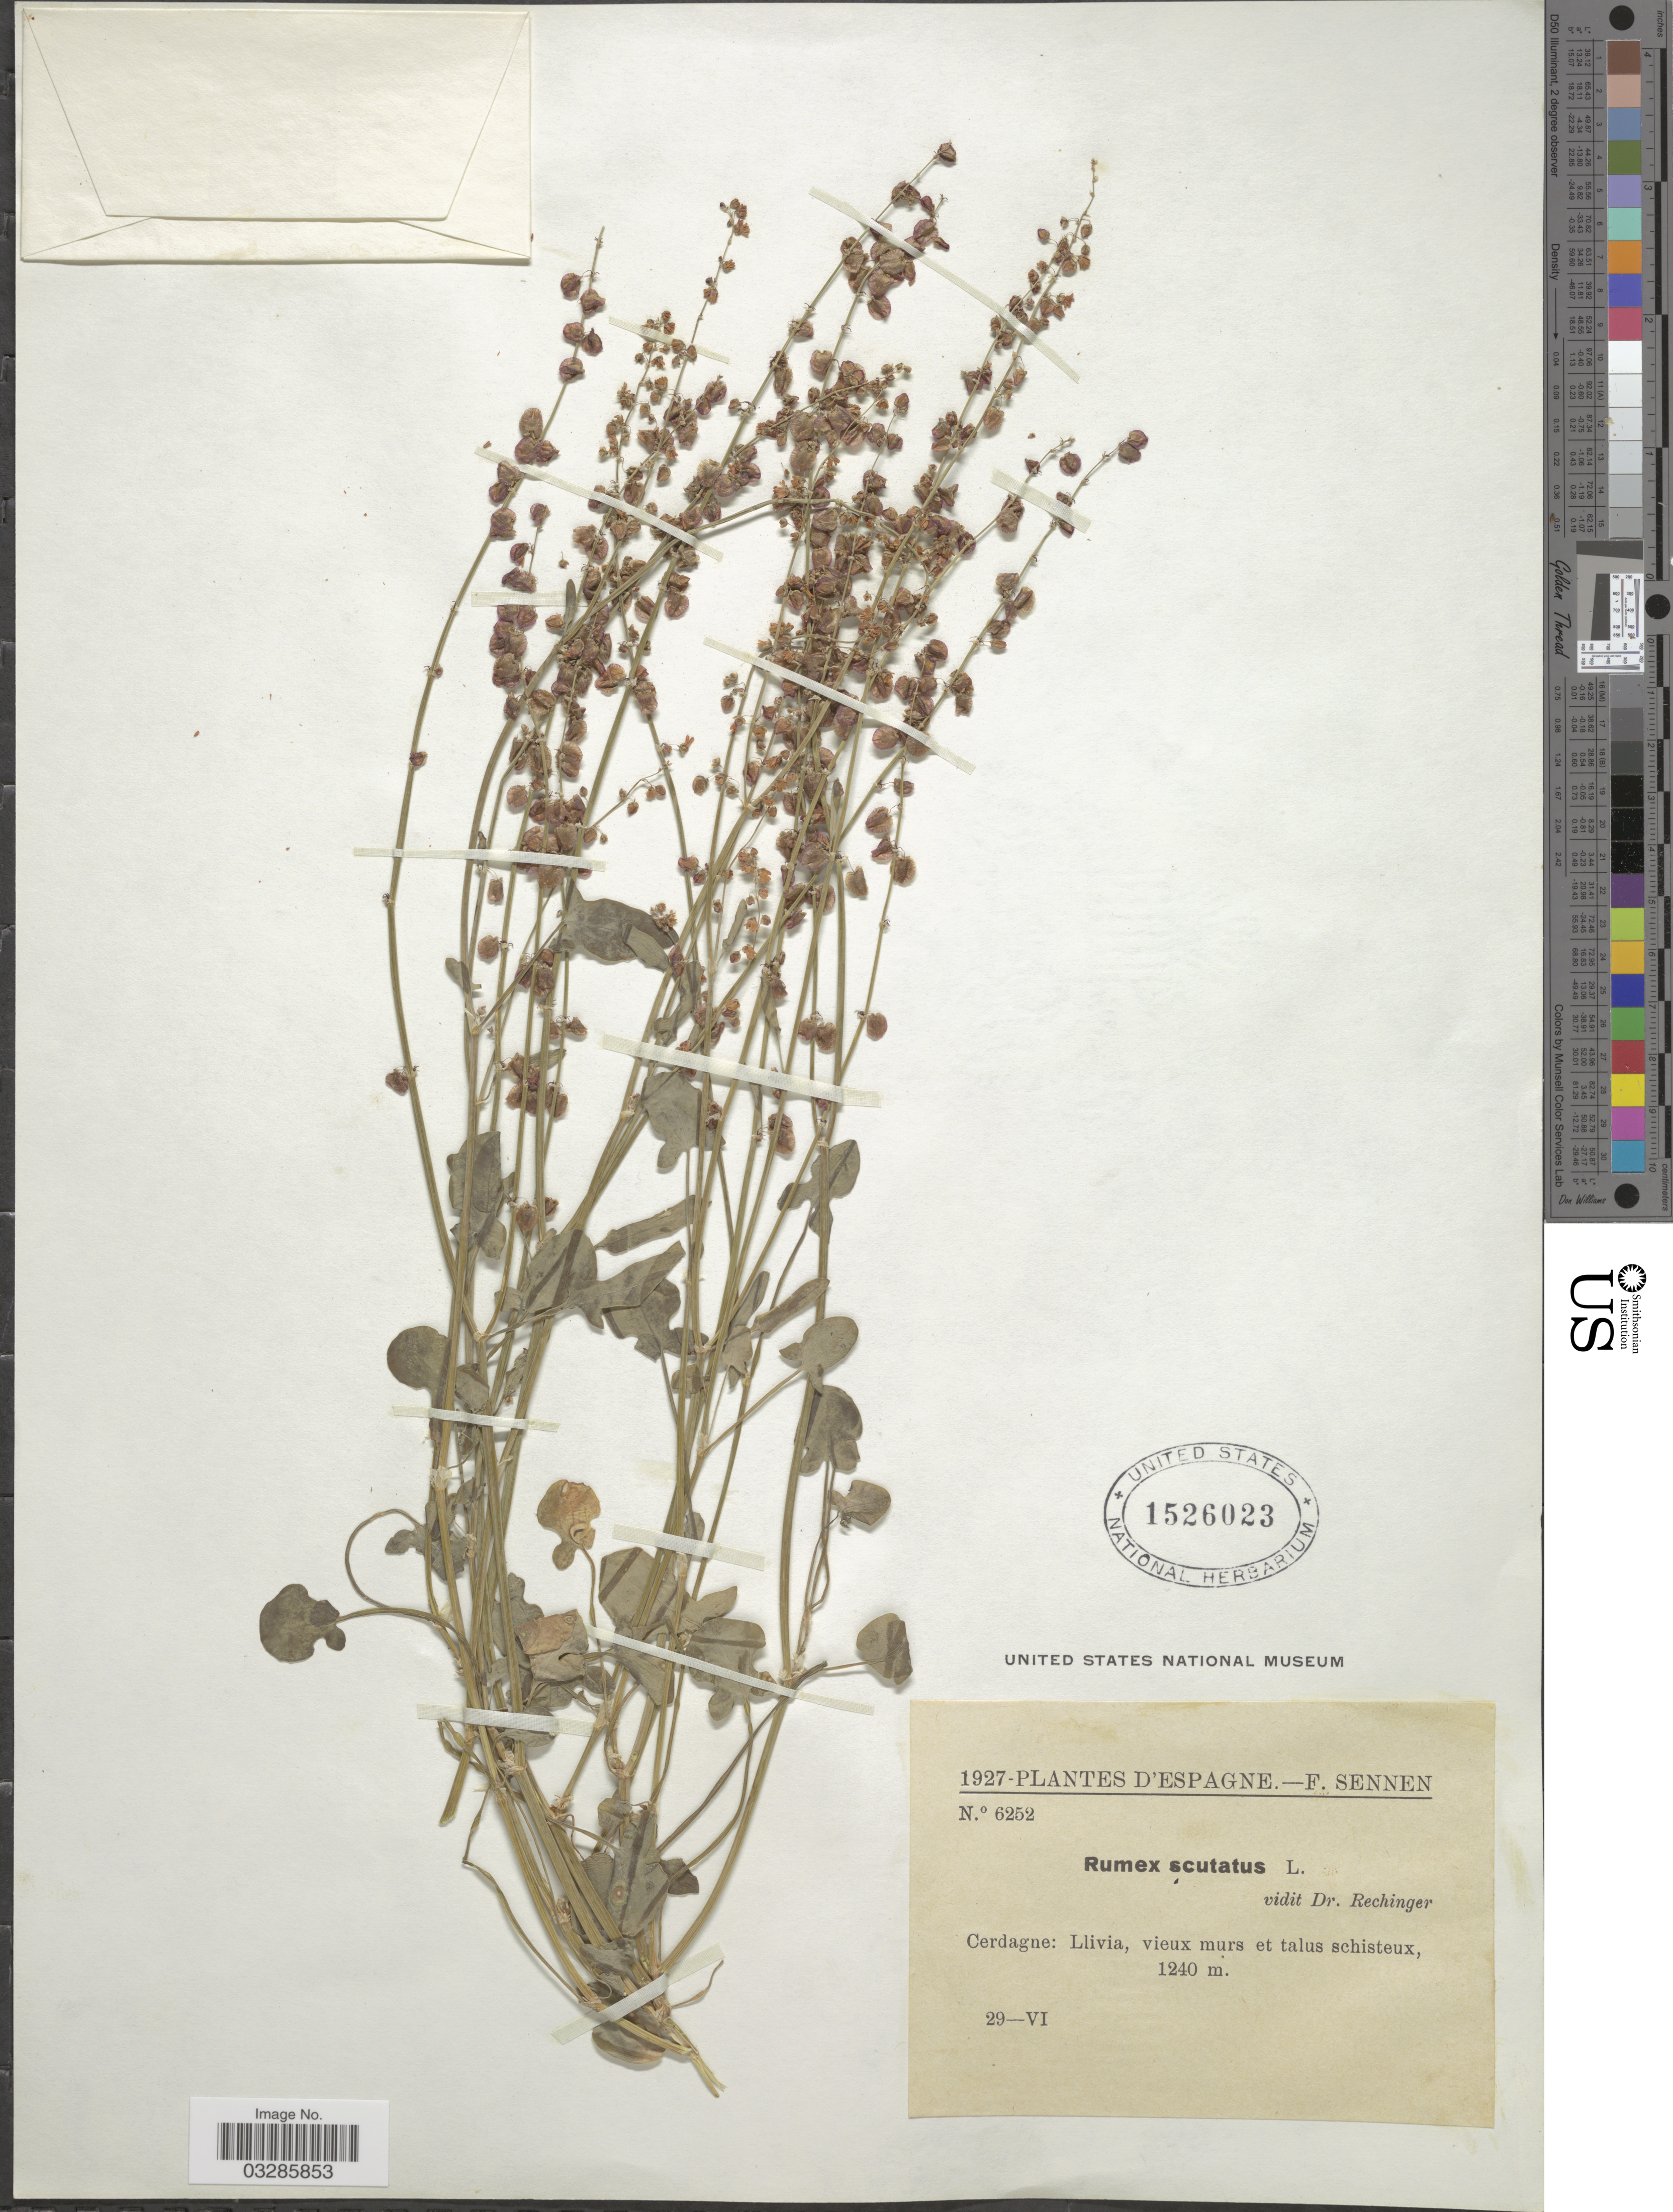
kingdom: Plantae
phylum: Tracheophyta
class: Magnoliopsida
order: Caryophyllales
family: Polygonaceae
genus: Rumex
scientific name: Rumex scutatus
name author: L.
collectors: E. Sennen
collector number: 6252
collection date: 1927-06-29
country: Spain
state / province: Islas Baleares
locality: Cerdagne: Llivia, vieux murs et talus schisteux.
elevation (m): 1240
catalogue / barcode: US 1526023